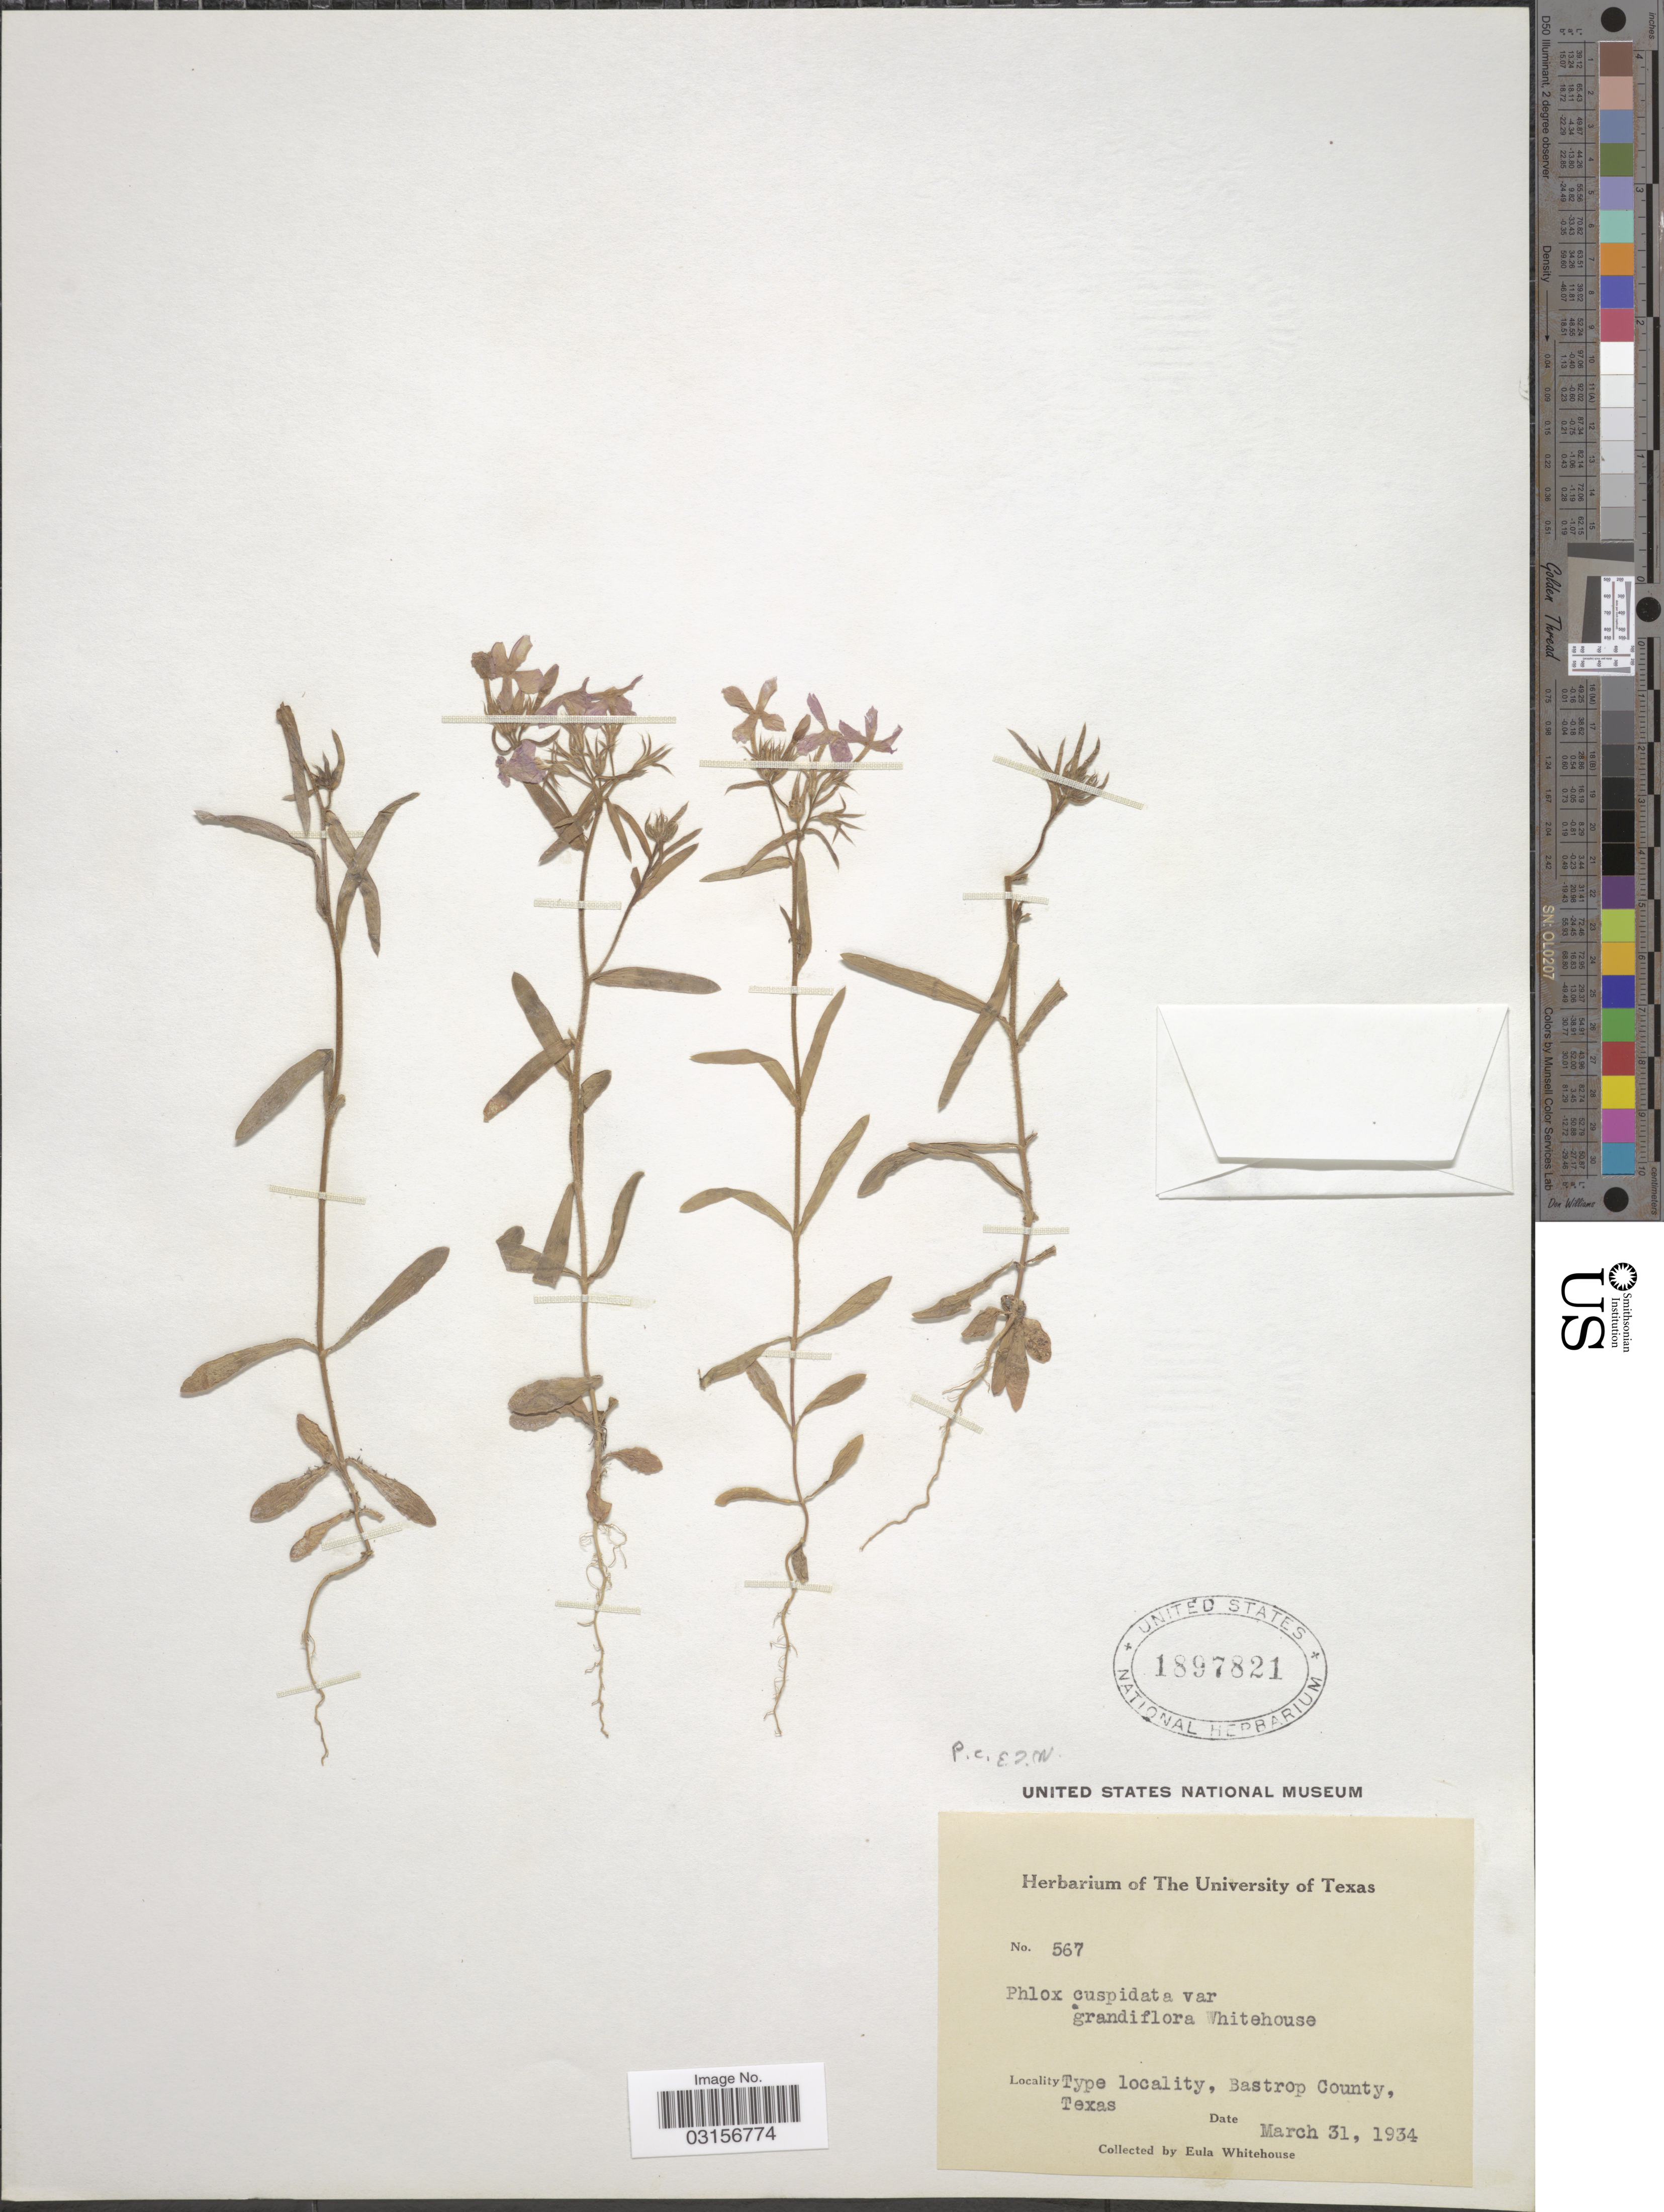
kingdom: Plantae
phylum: Tracheophyta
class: Magnoliopsida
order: Ericales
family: Polemoniaceae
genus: Phlox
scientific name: Phlox cuspidata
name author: Scheele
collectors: E. Whitehouse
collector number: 567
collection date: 1934-03-31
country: United States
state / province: Texas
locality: Bastrop County, Texas.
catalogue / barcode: US 1897821